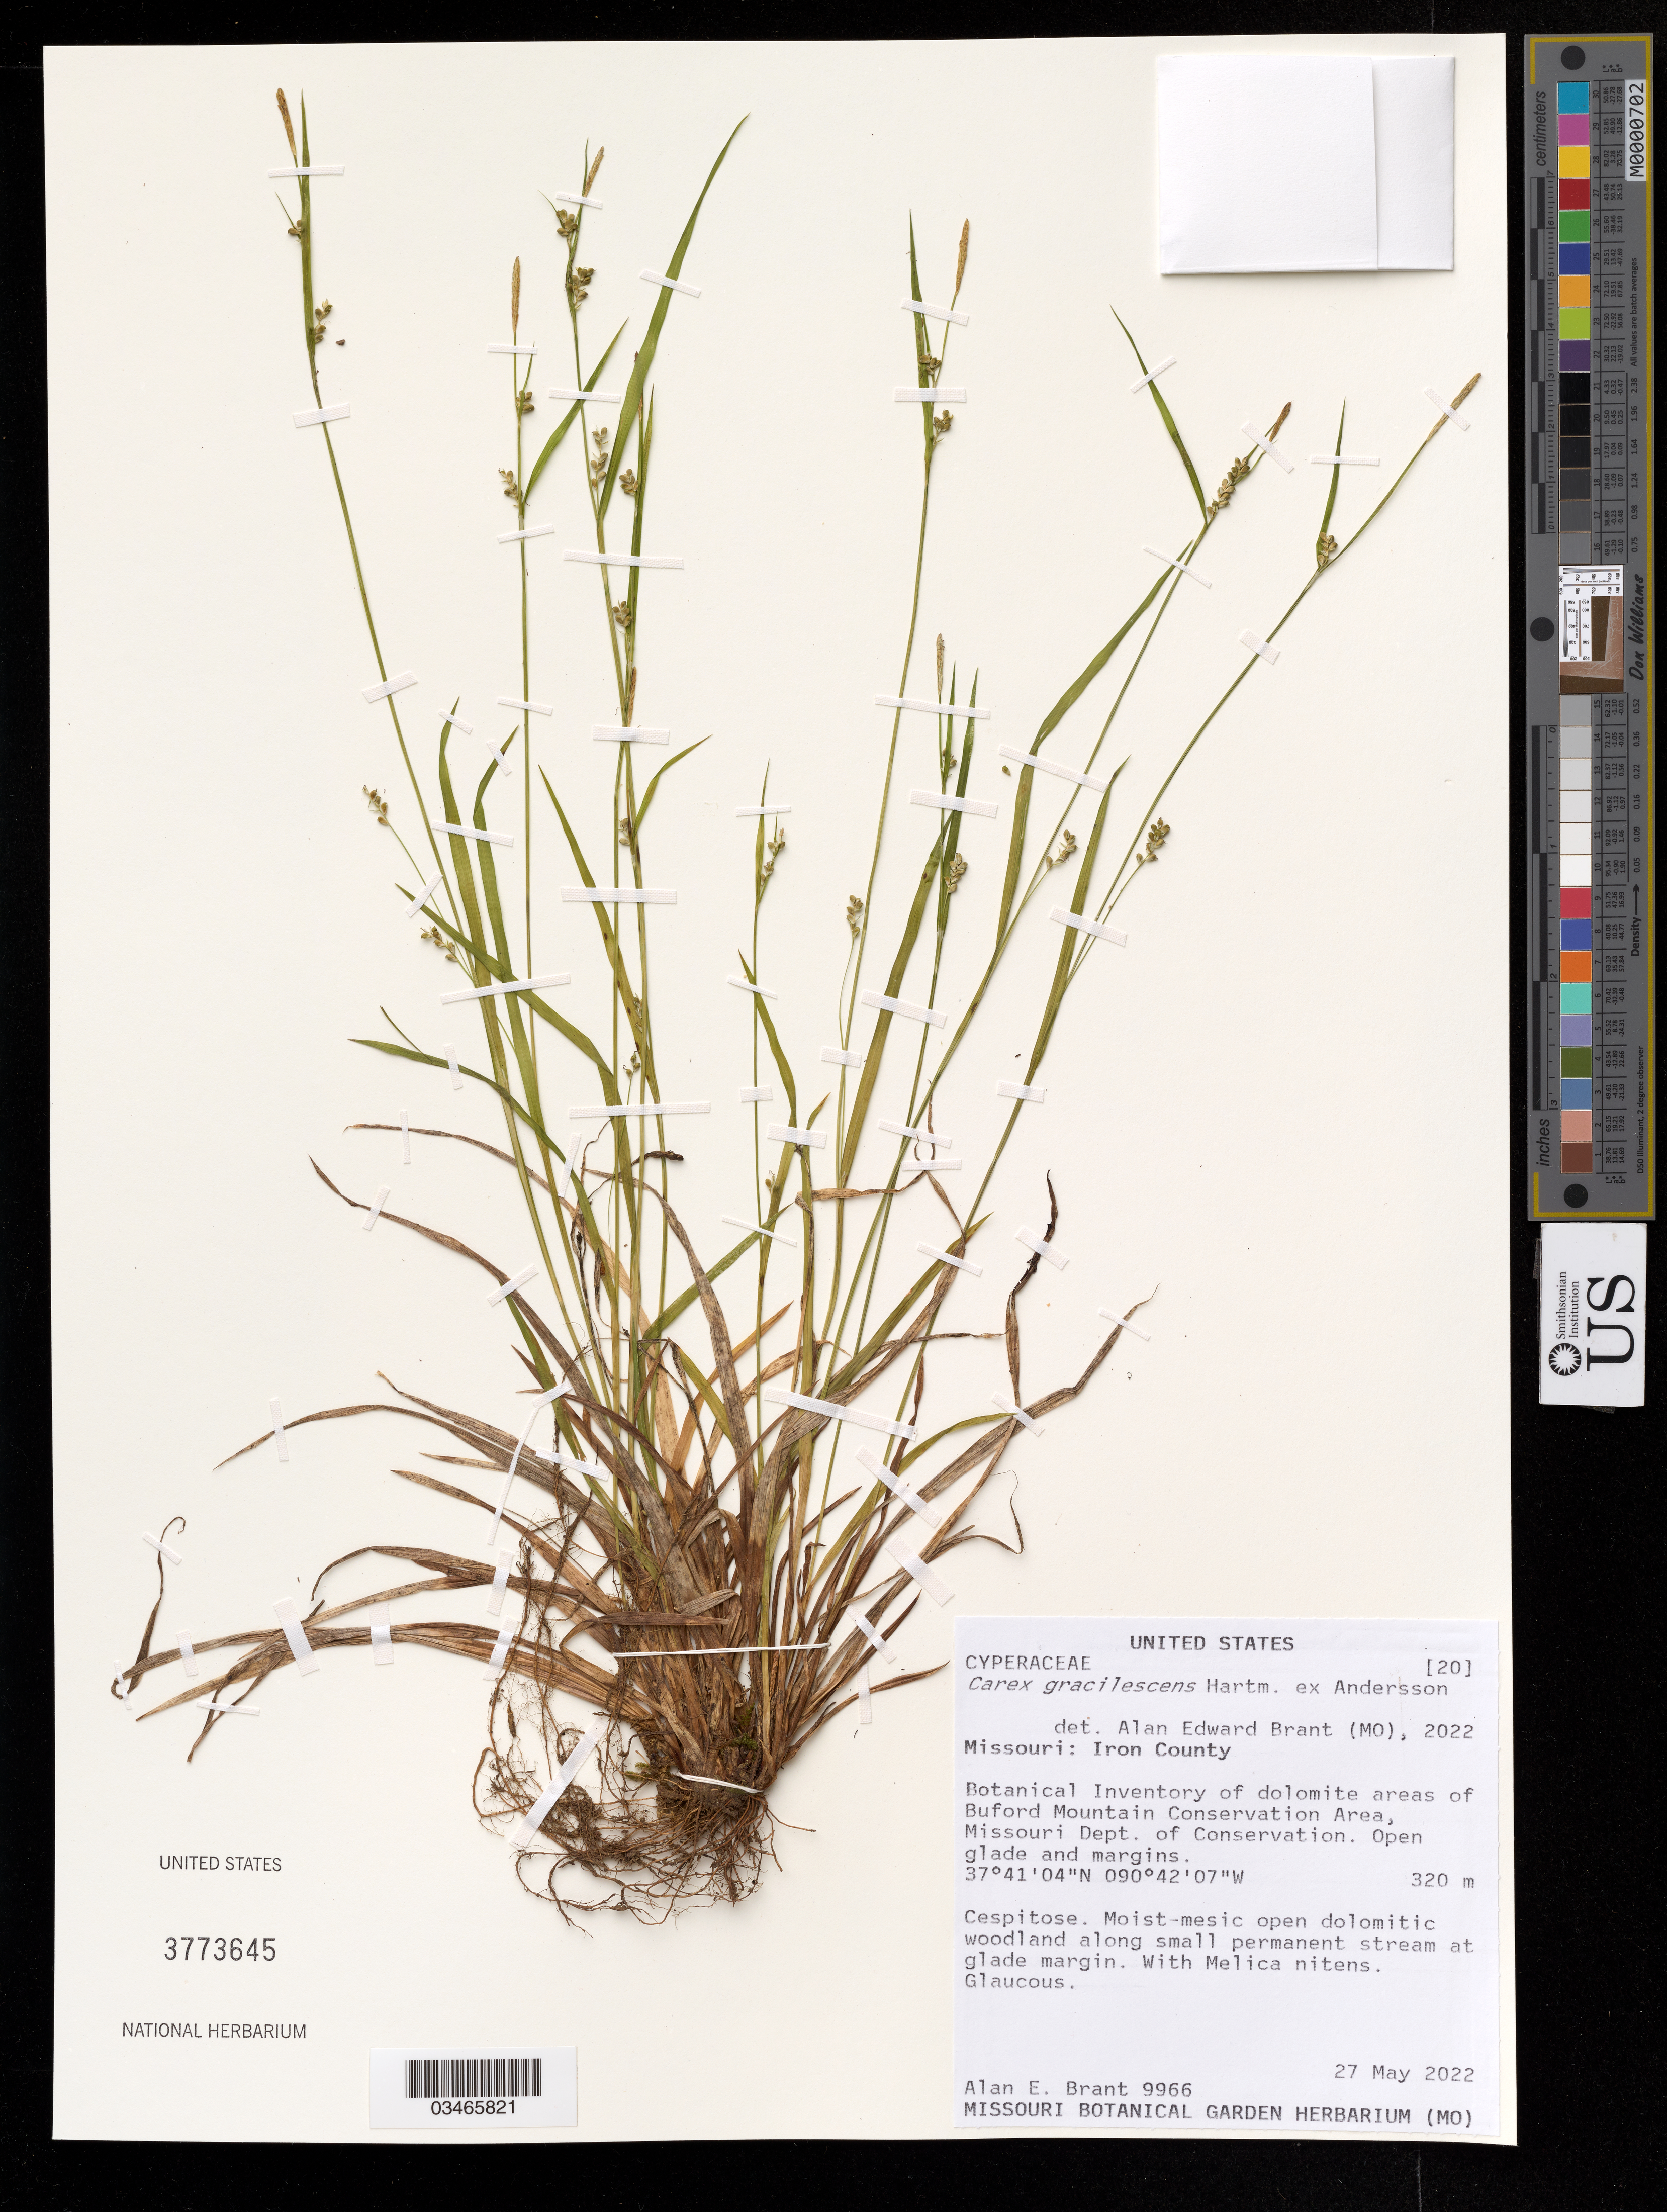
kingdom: Plantae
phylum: Tracheophyta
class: Liliopsida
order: Poales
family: Cyperaceae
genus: Carex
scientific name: Carex gracilescens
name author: Steud.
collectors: A. Brant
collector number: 9966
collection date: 2022-05-27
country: United States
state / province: Missouri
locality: Iron County. Botanical Inventory of dolomite areas of Buford Mountain Conservation Area, Missouri Dept. of Conservation.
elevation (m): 320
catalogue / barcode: US 3773645